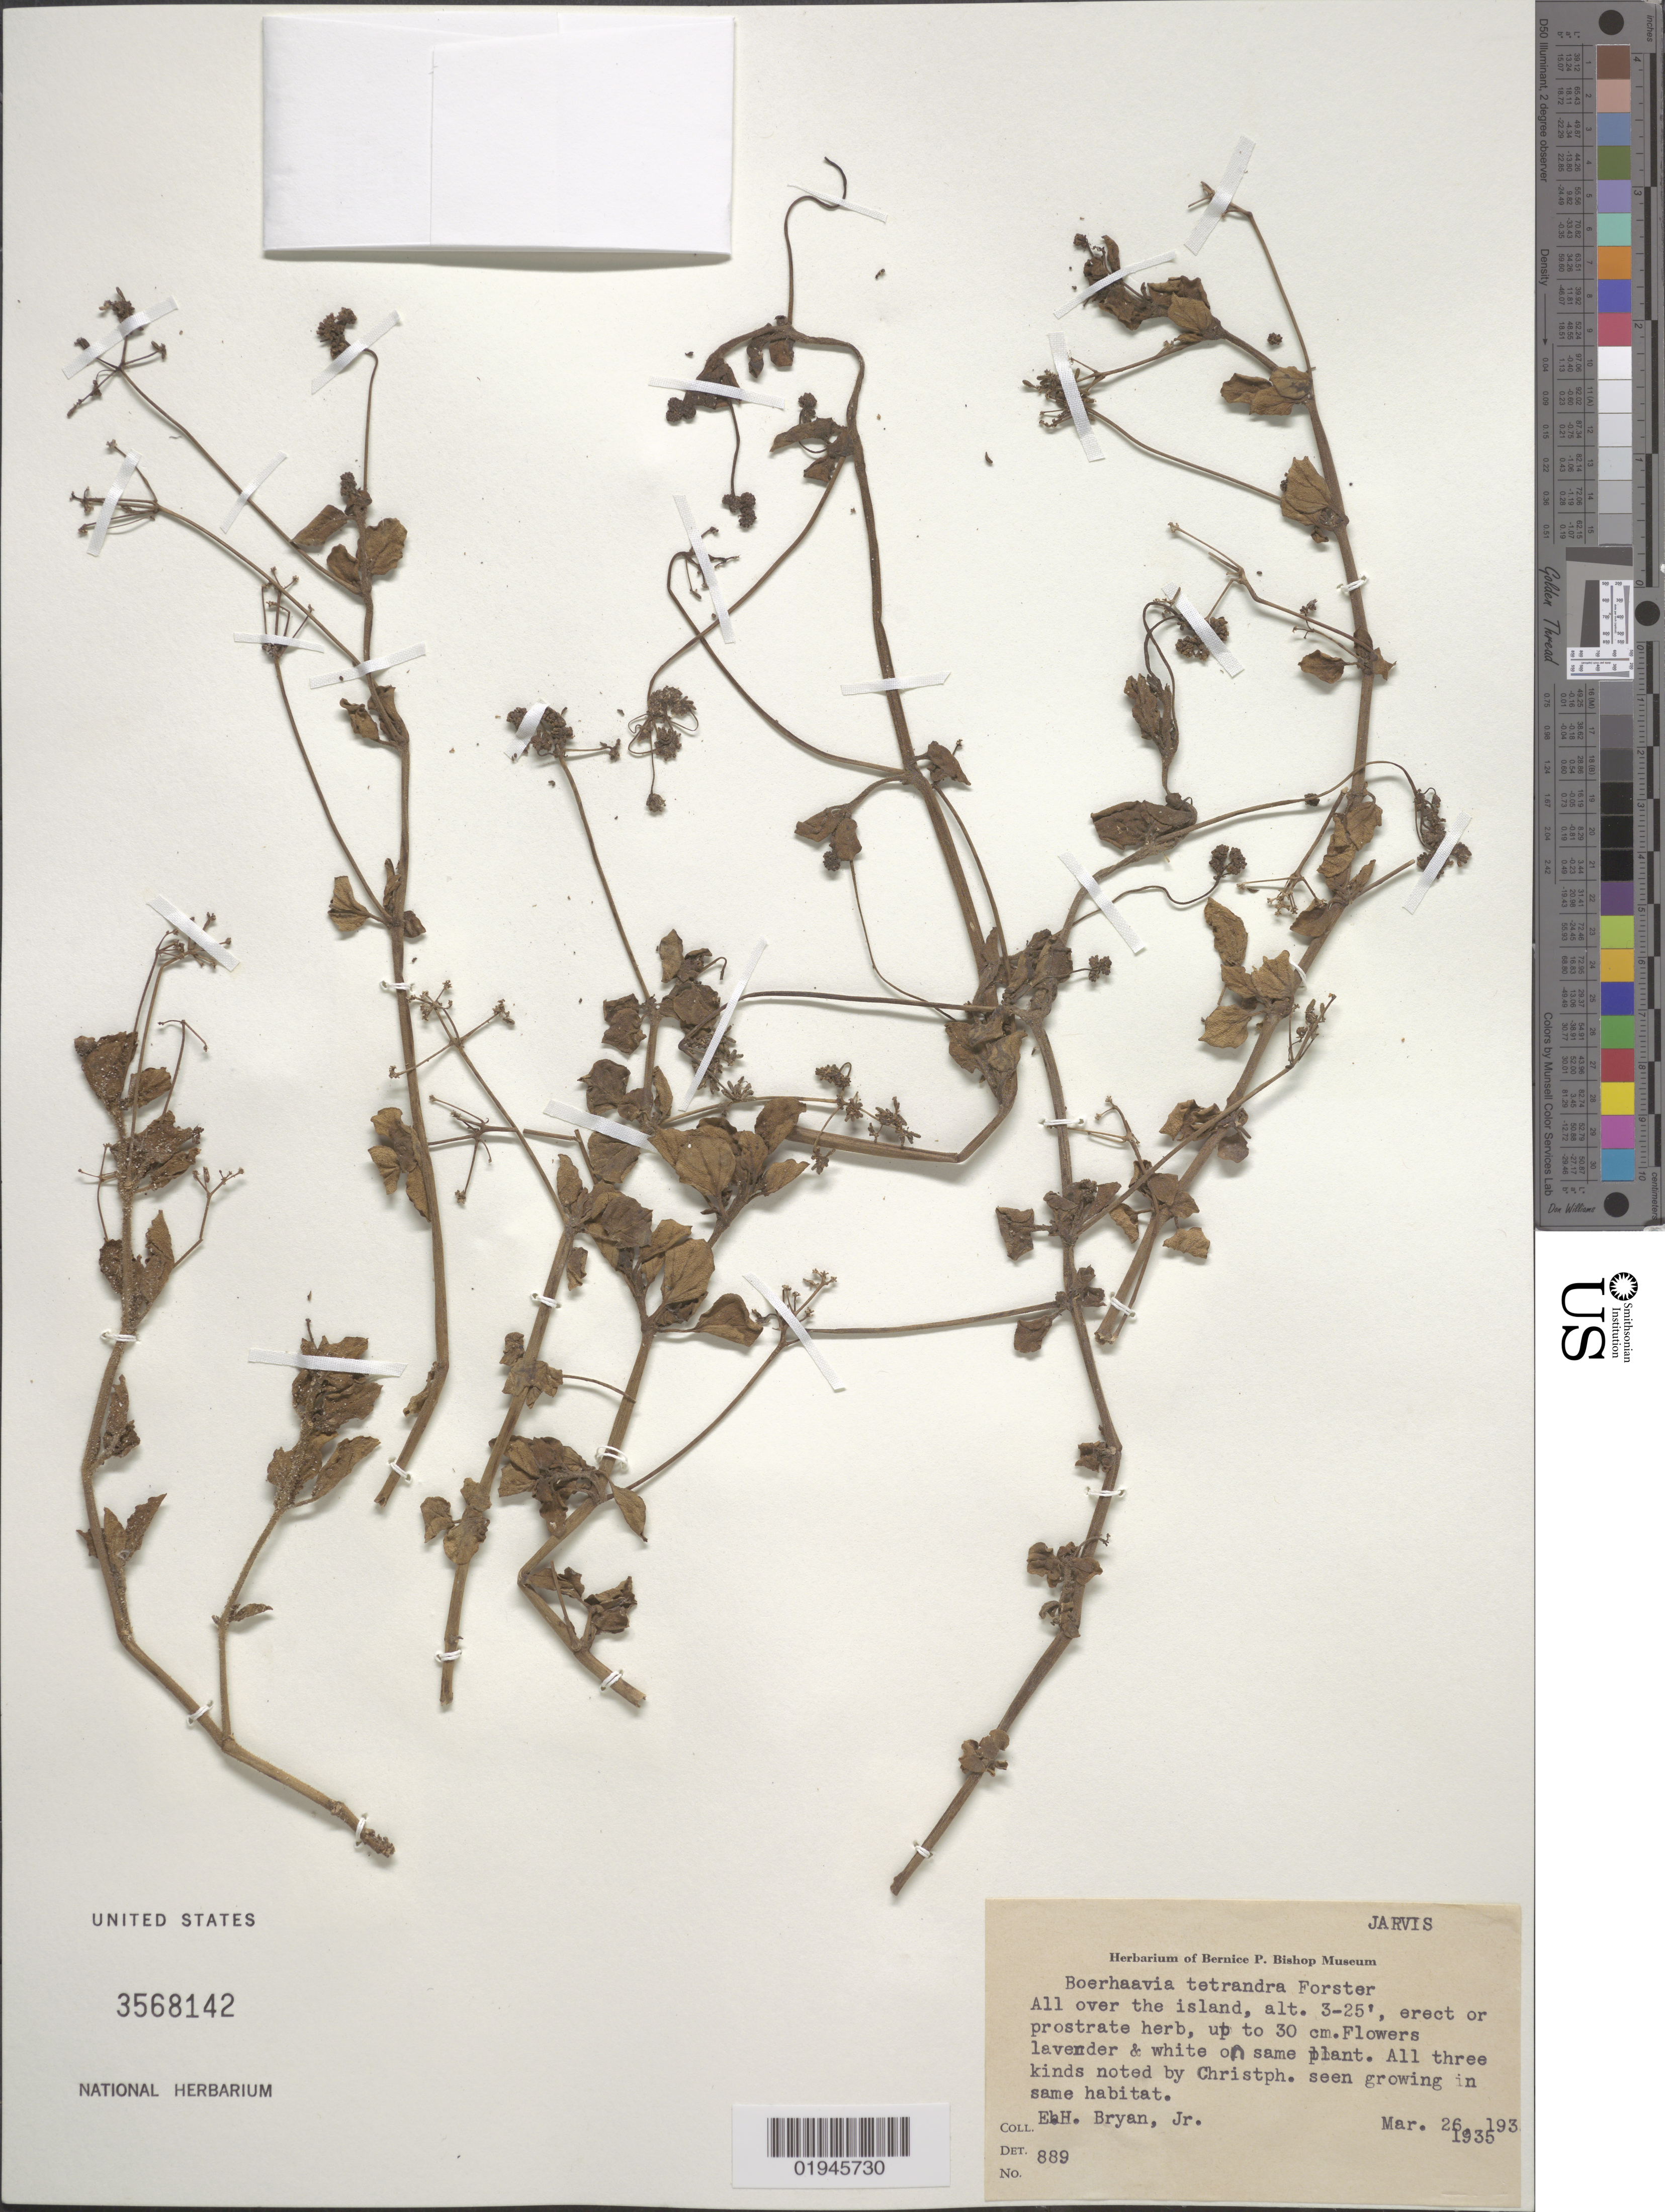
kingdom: Plantae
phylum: Tracheophyta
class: Magnoliopsida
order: Caryophyllales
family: Nyctaginaceae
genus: Boerhavia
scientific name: Boerhavia tetrandra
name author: G. Forst.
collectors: E. Bryan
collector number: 889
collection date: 1935-03-26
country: U.S. Administered Pacific Islands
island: Jarvis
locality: All over the island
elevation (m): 1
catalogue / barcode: US 3568142